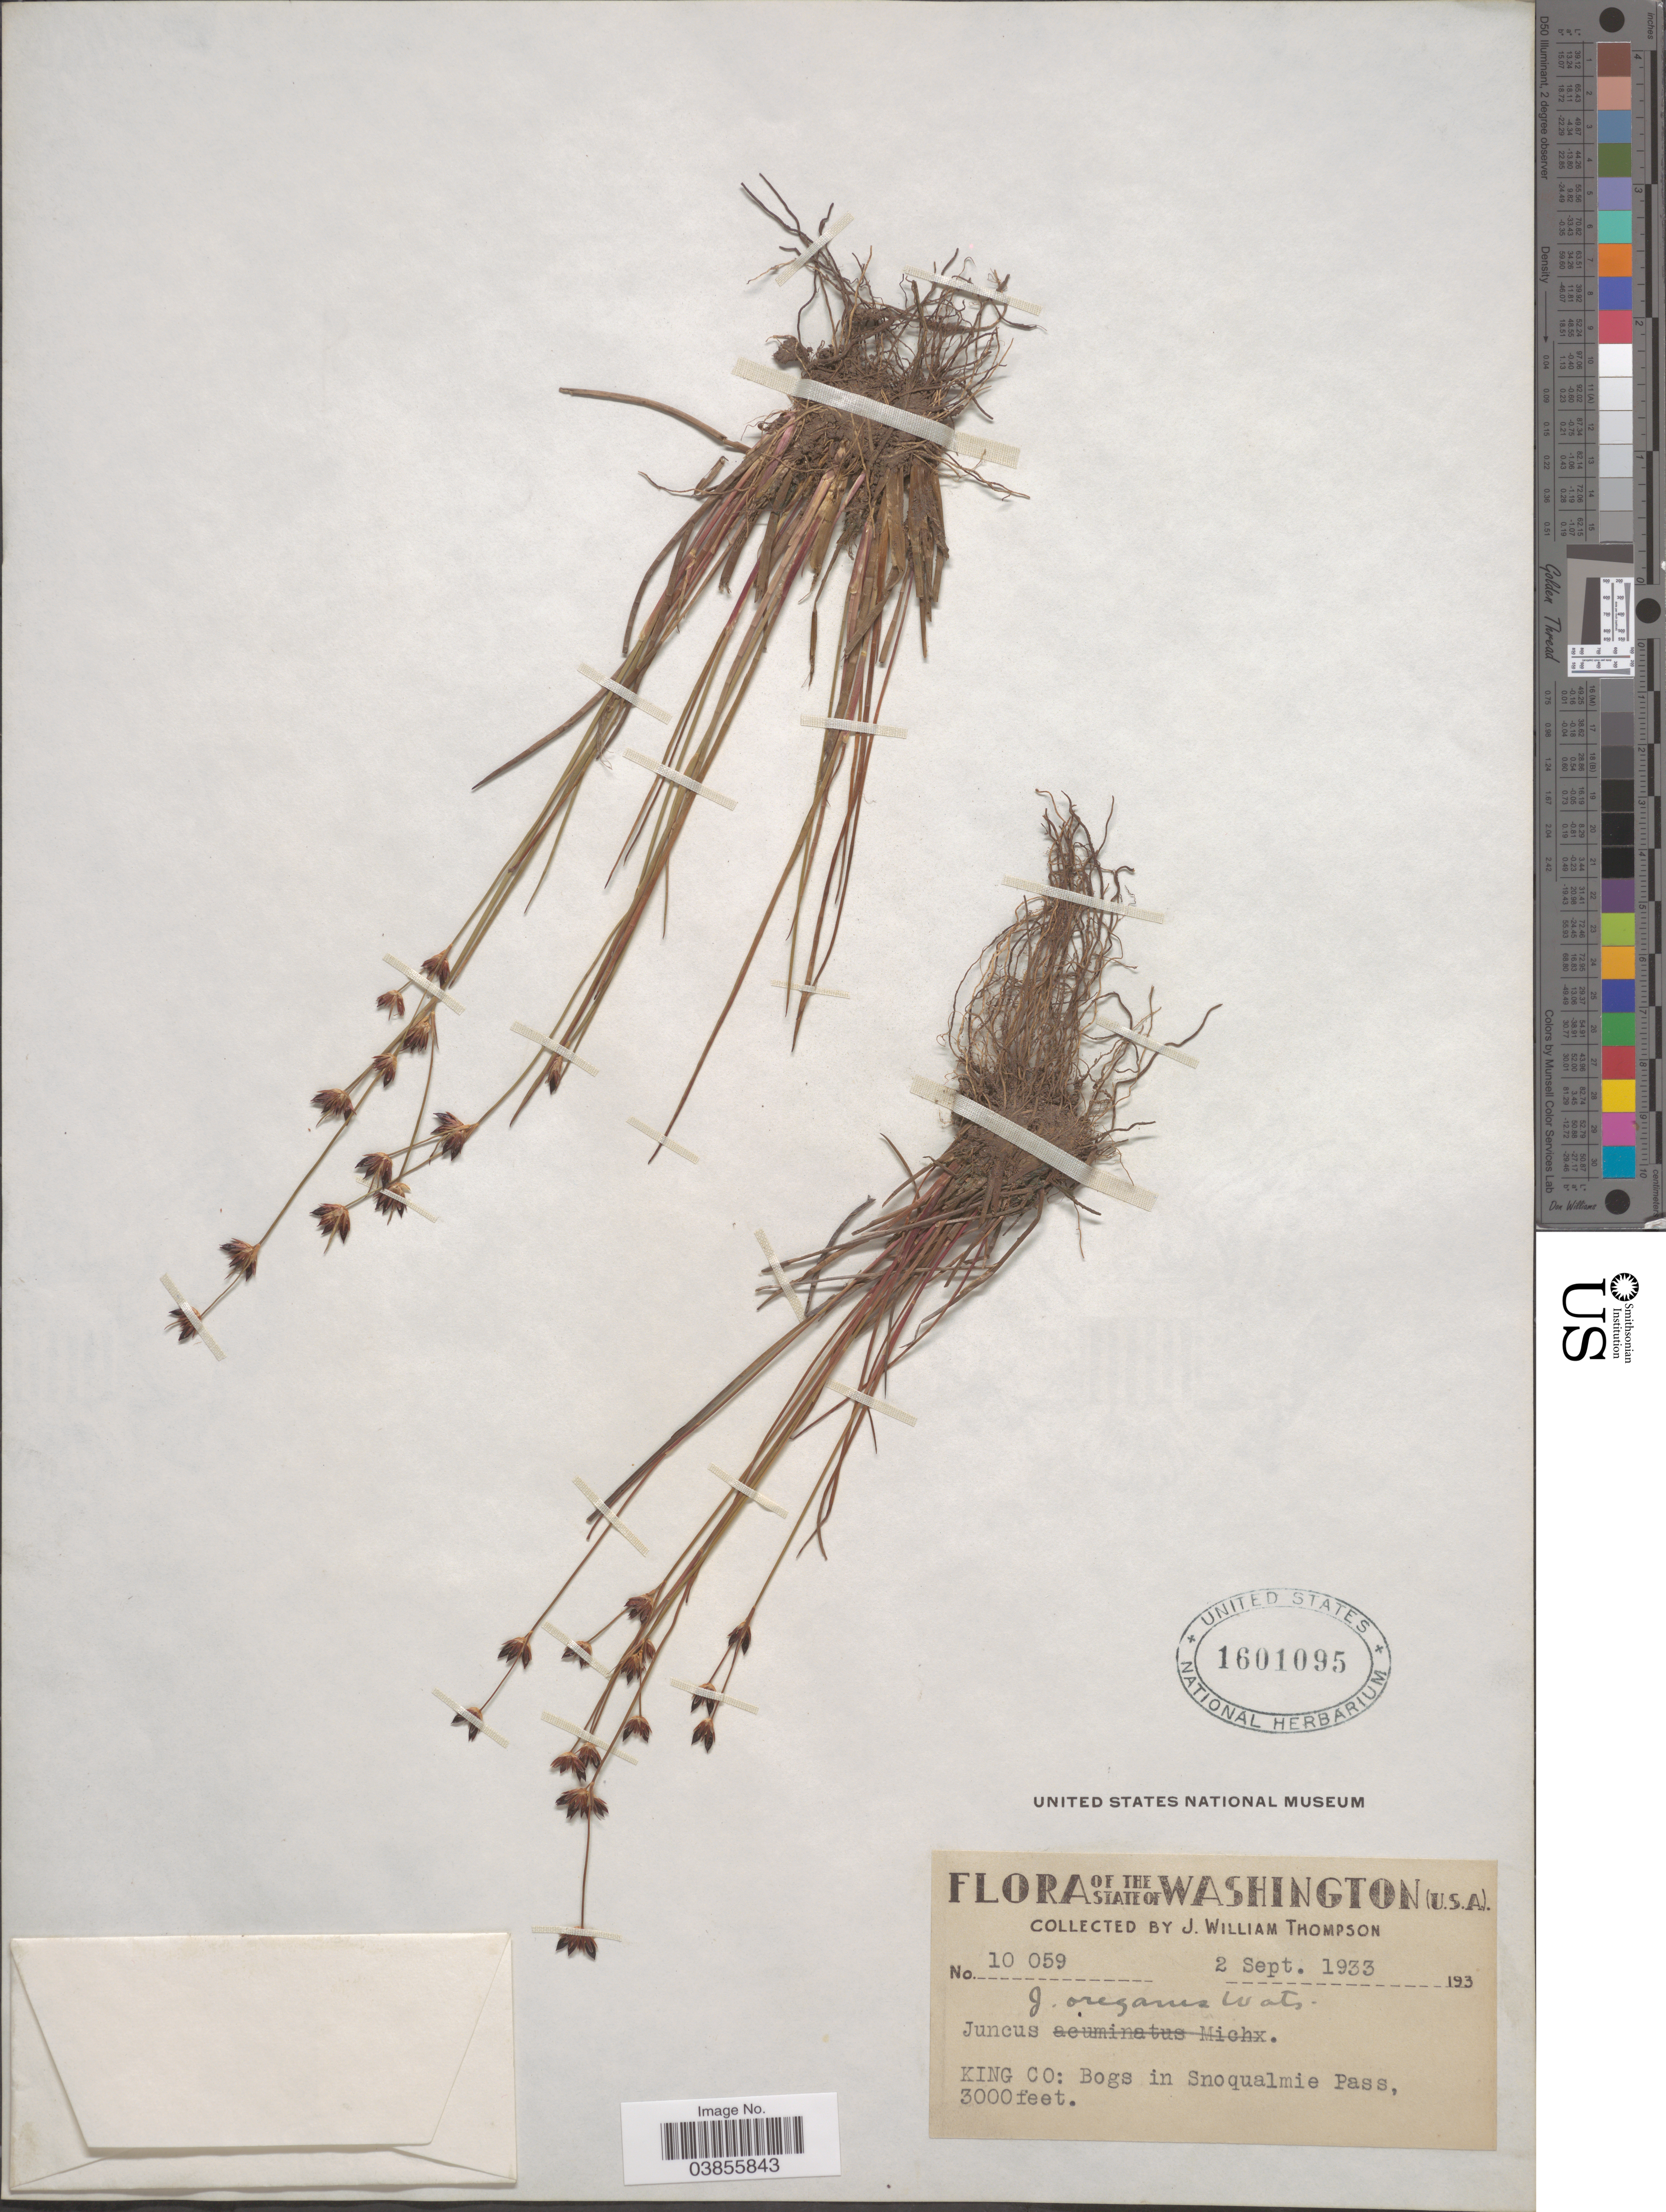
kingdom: Plantae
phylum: Tracheophyta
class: Liliopsida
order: Poales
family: Juncaceae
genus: Juncus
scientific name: Juncus oreganus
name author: S. Watson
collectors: J. W. Thompson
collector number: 10059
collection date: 1933-09-02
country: United States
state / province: Washington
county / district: King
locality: King Co: Bogs in Snoqualmie Pass.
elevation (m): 914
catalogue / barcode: US 1601095